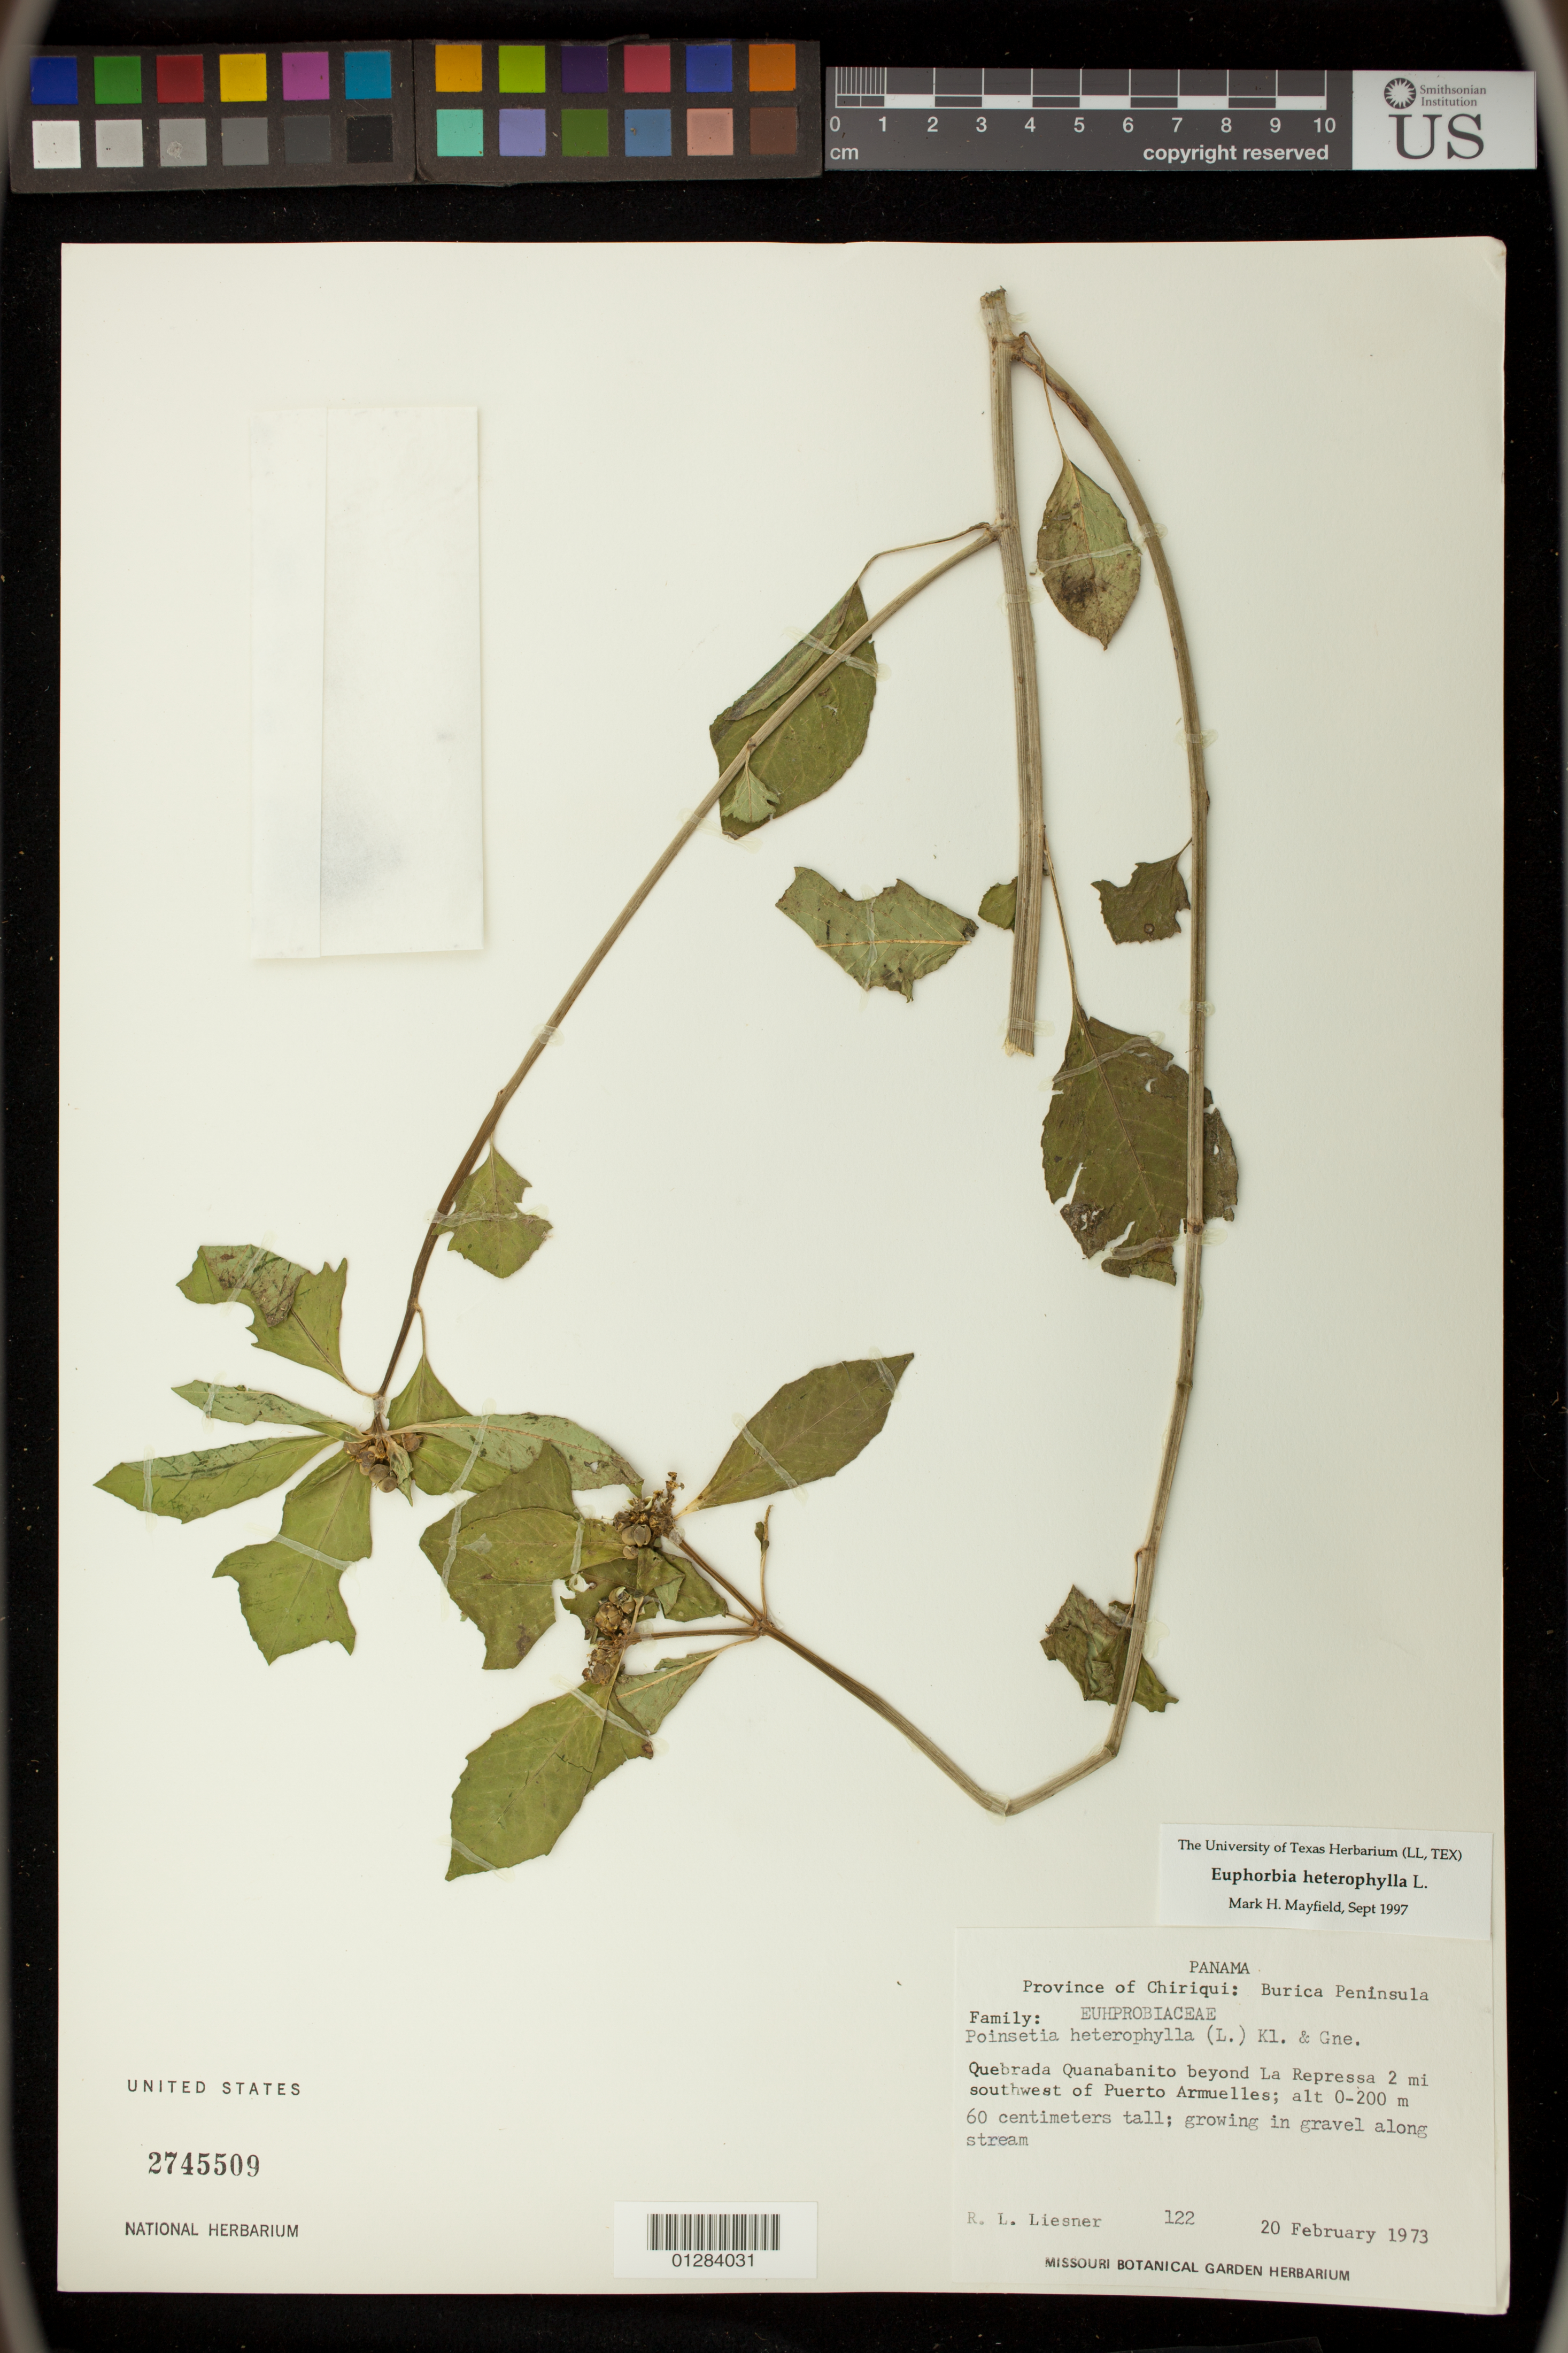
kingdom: Plantae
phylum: Tracheophyta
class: Magnoliopsida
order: Malpighiales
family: Euphorbiaceae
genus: Euphorbia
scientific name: Euphorbia heterophylla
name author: L.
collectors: R. L. Liesner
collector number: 122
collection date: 1973-02-20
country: Panama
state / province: Chiriqui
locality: Quebrada Quanabanito beyond Repressa 2 mi southwest of Puerto Armuelles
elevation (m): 0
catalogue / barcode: US 2745509